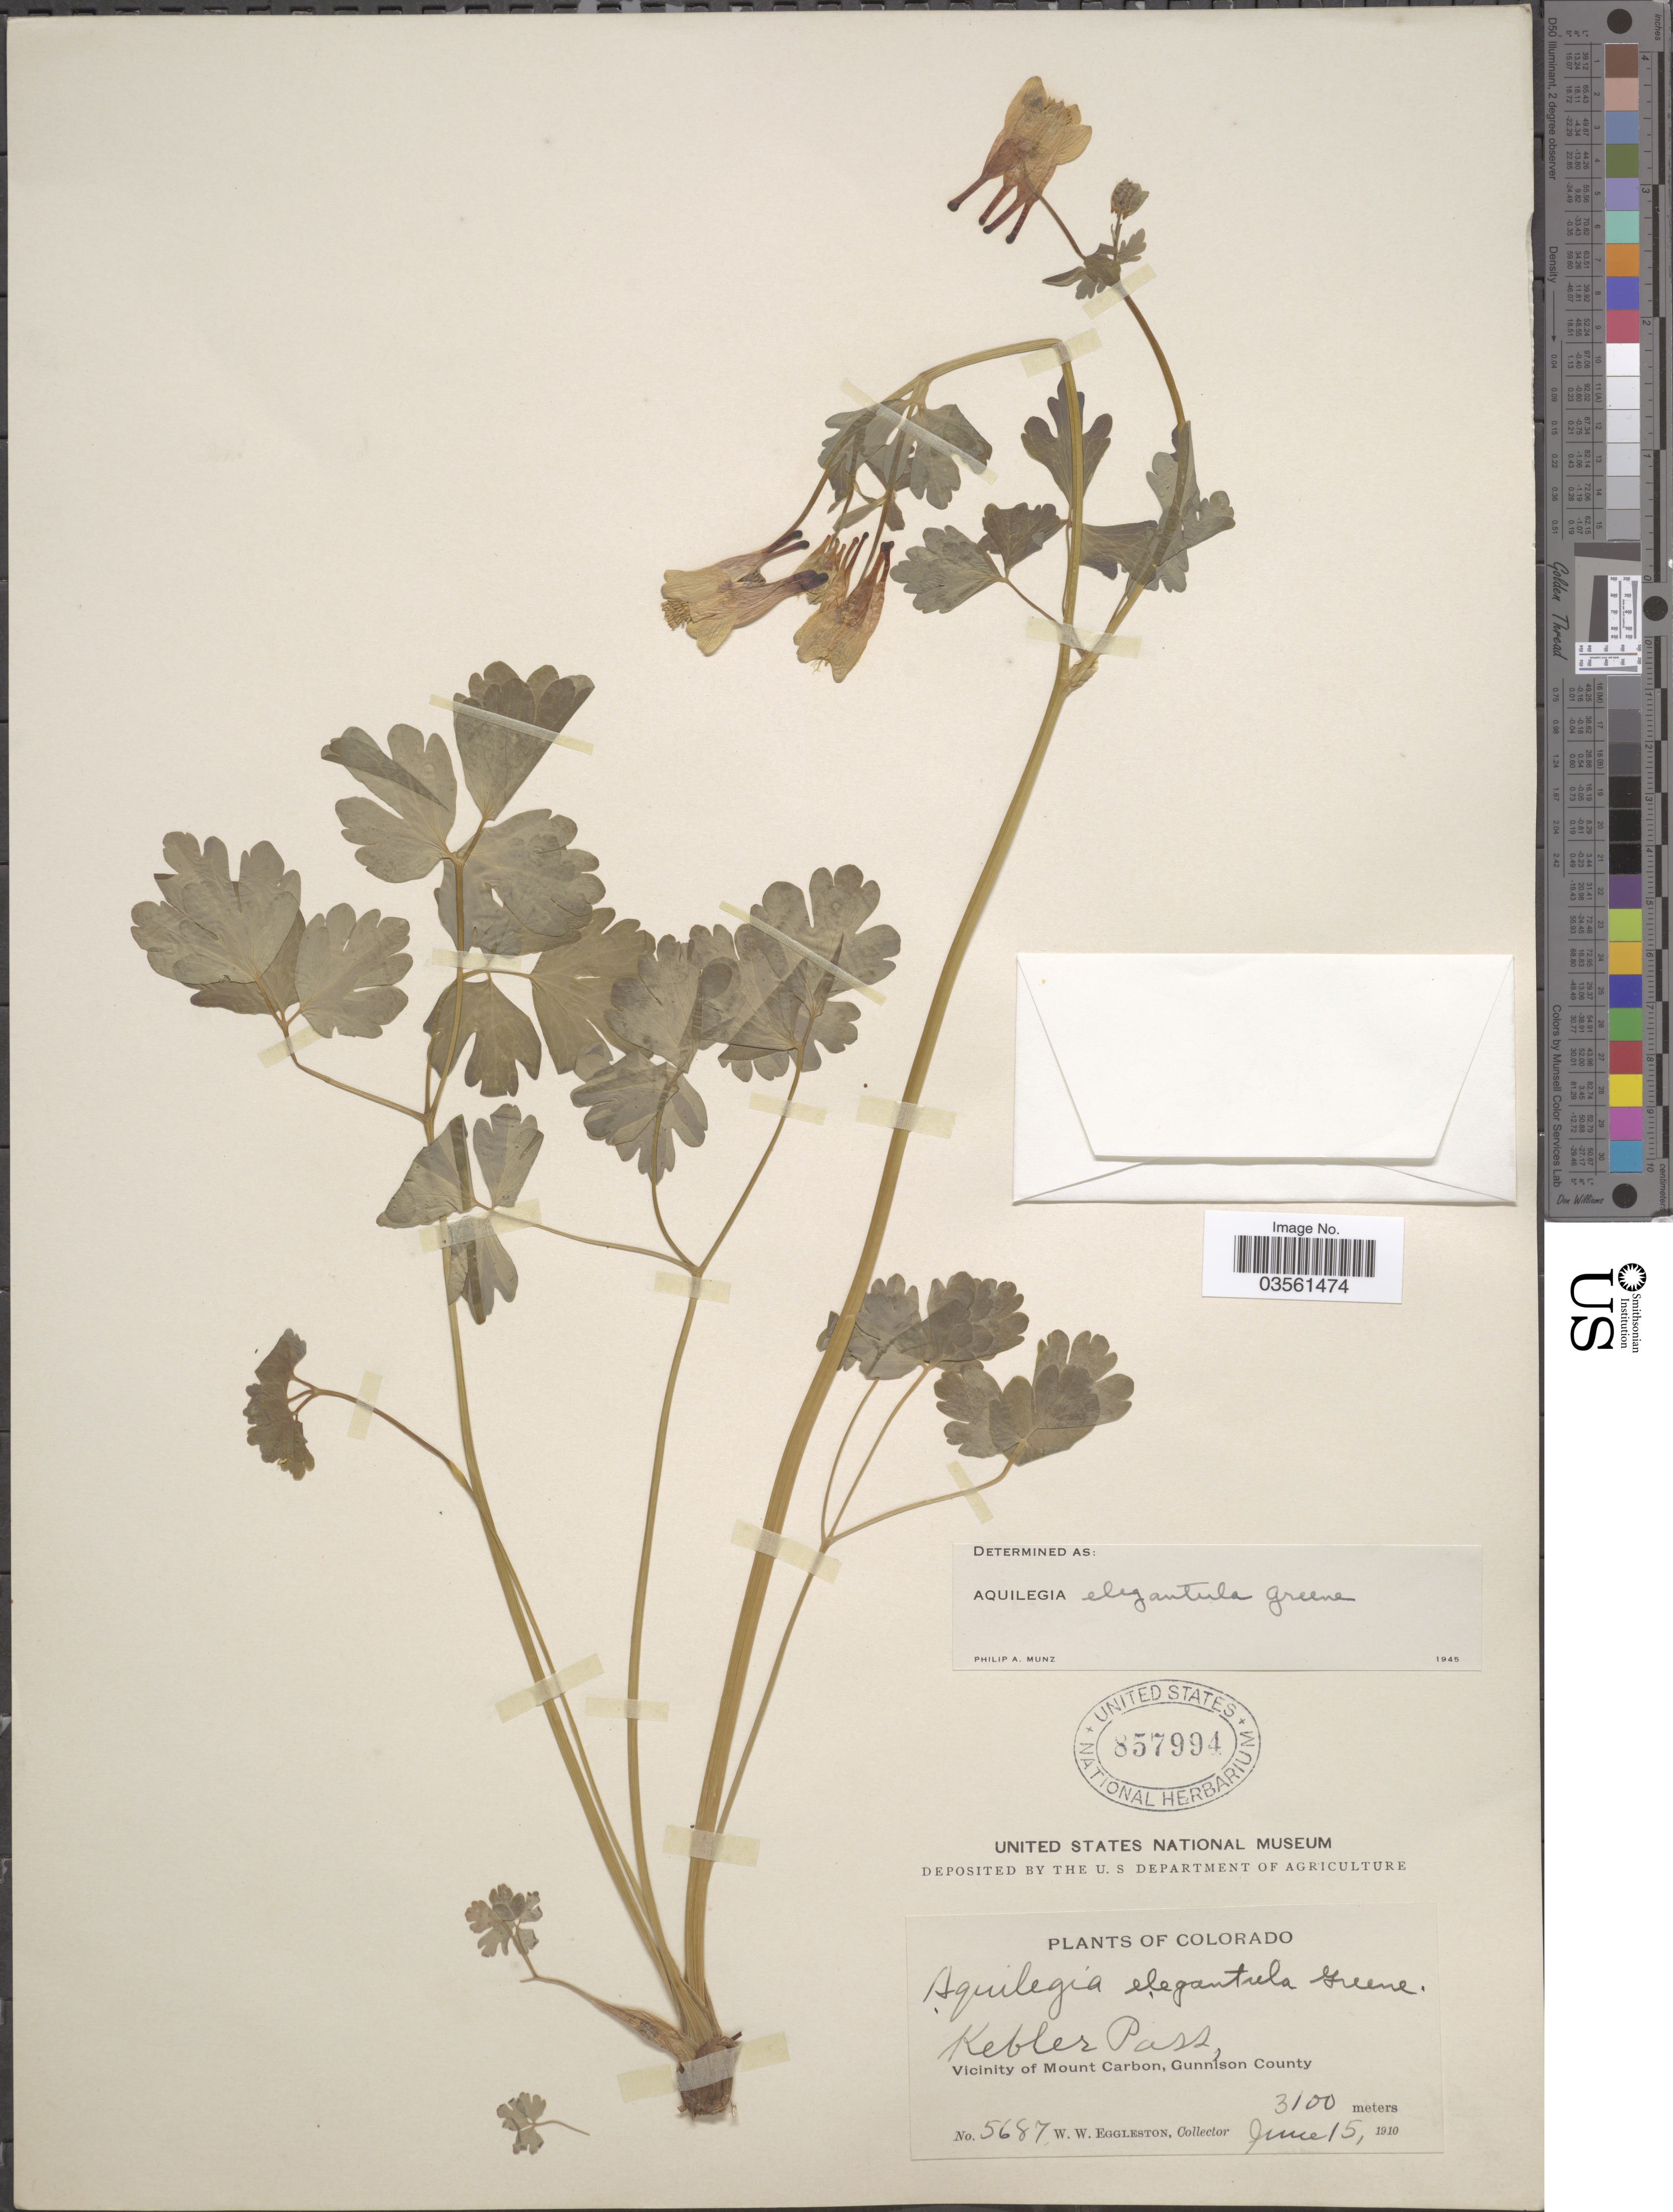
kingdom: Plantae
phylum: Tracheophyta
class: Magnoliopsida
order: Ranunculales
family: Ranunculaceae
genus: Aquilegia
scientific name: Aquilegia elegantula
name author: Greene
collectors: W. W. Eggleston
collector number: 5687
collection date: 1910-06-15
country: United States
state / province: Colorado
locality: Kebler Pass. Vicinity of Mount Carbon, Gunnison County.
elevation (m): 3100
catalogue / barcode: US 857994